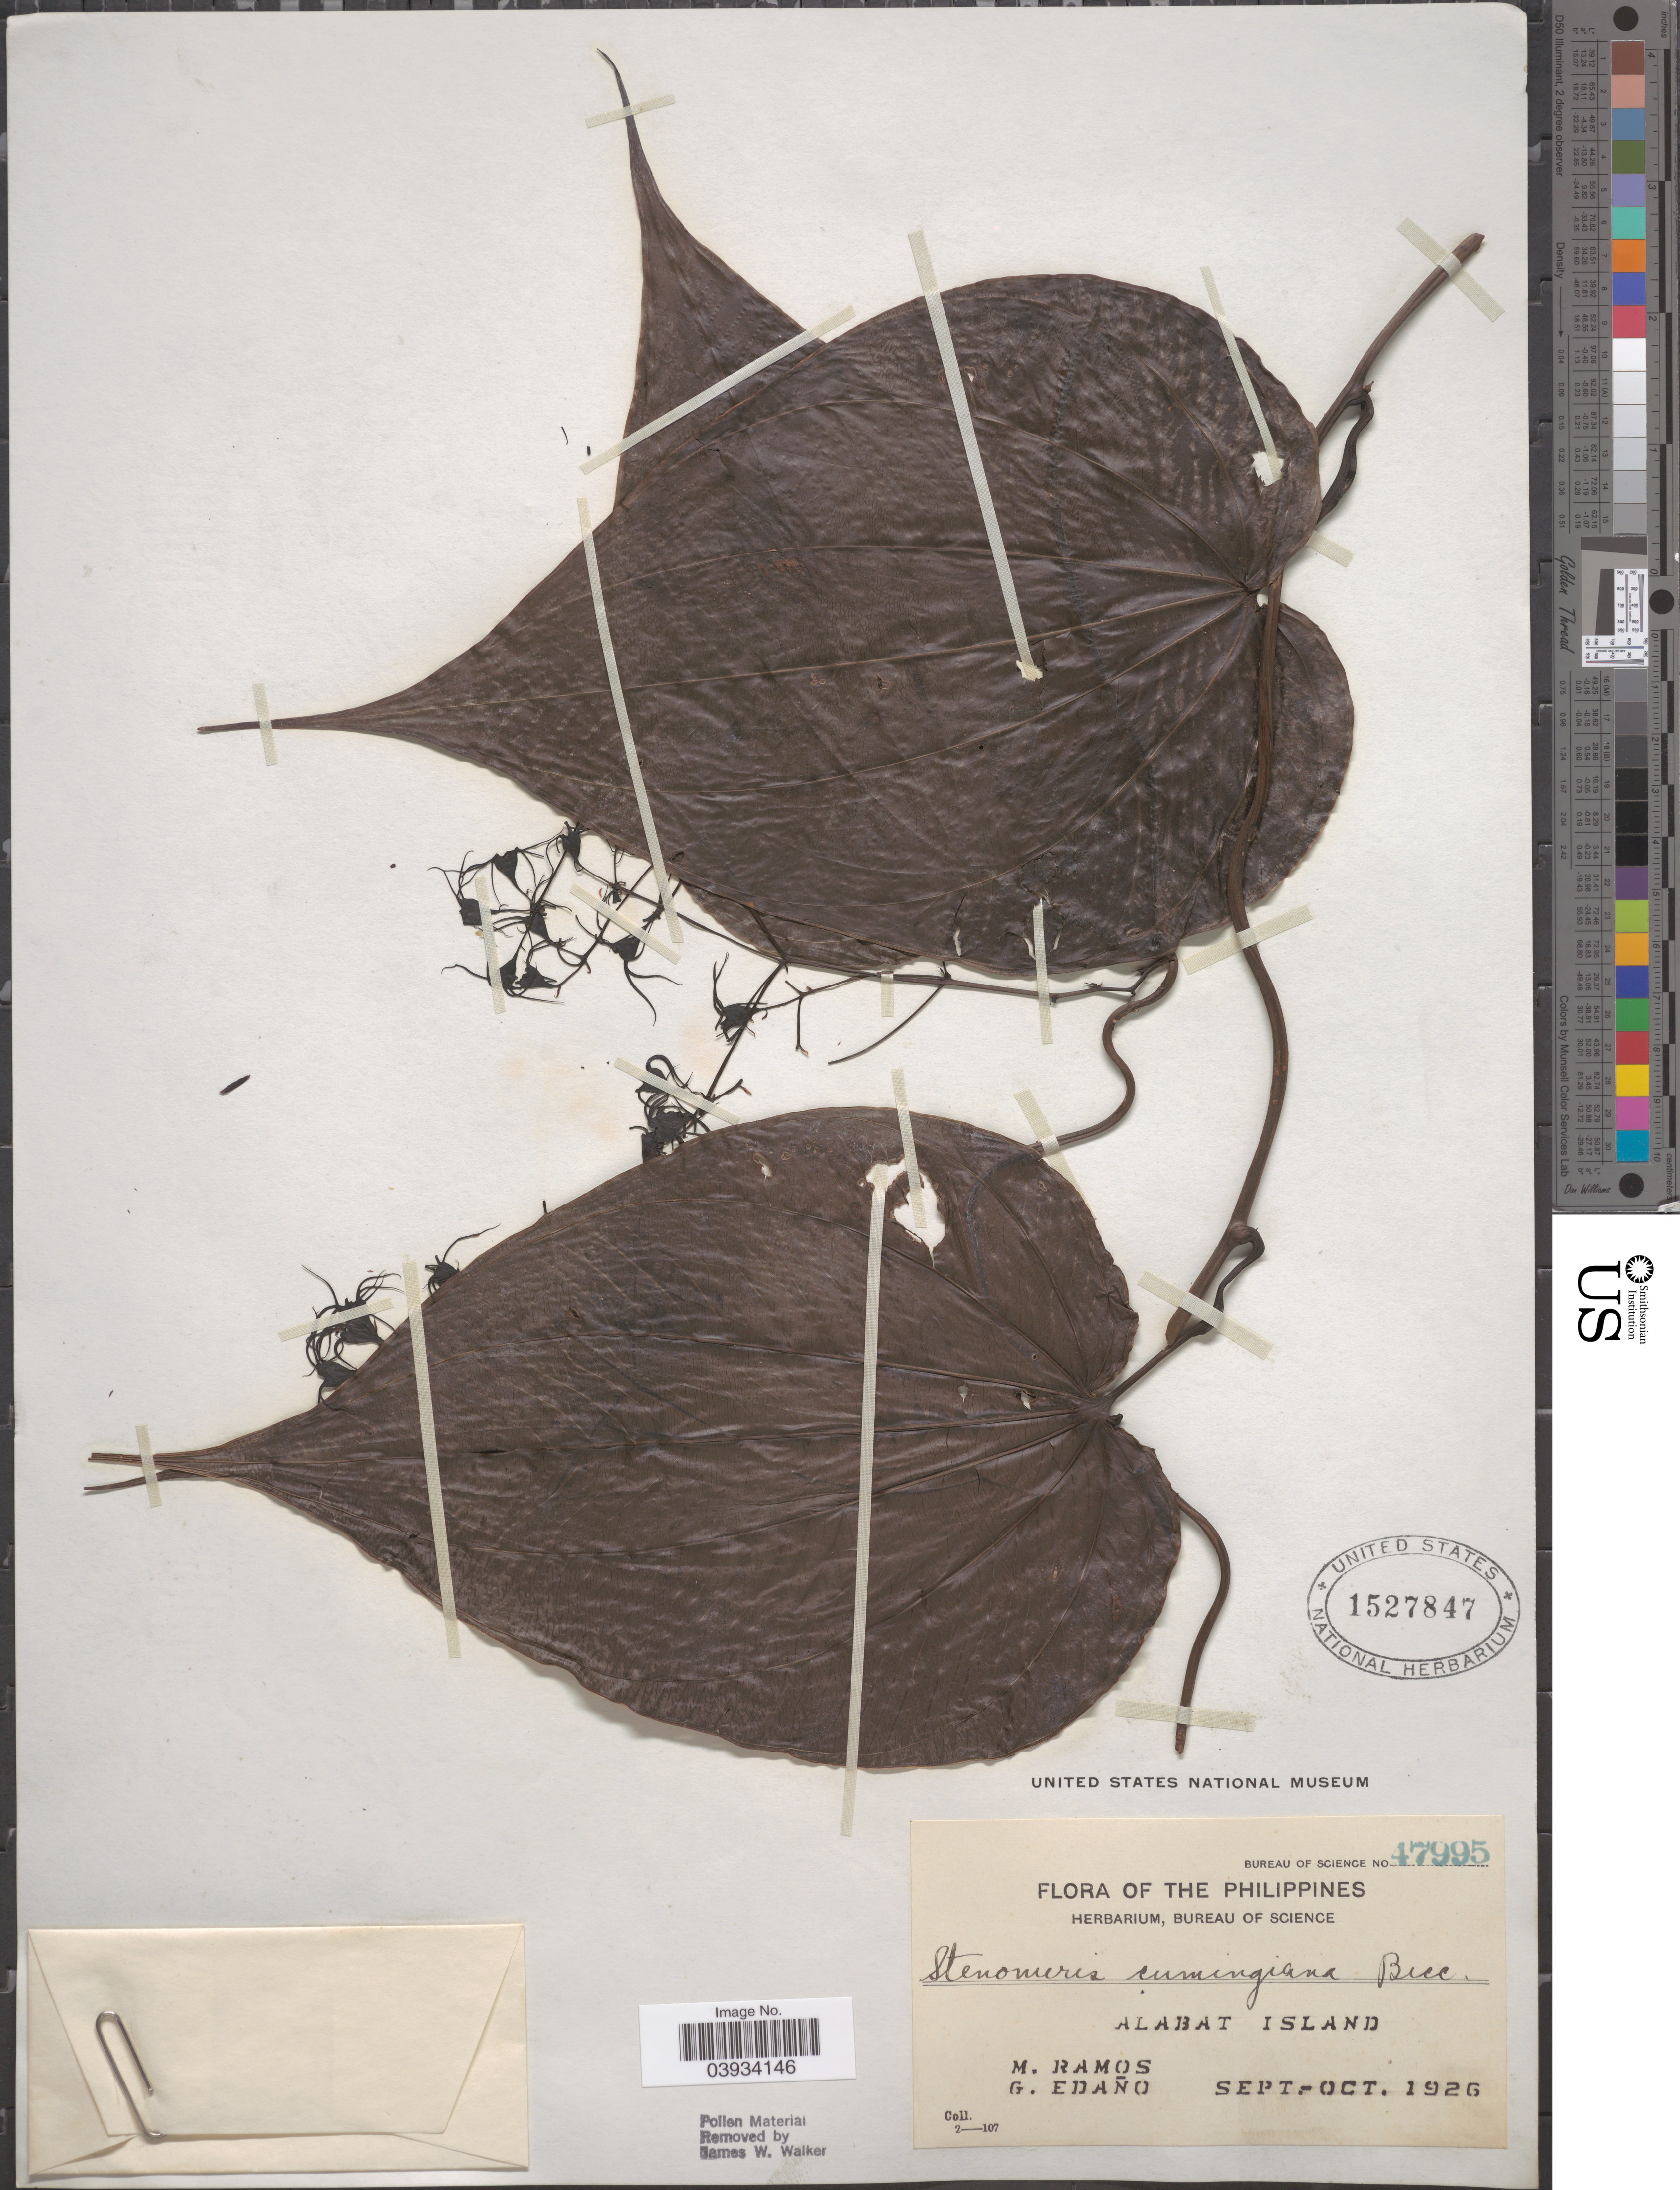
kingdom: Plantae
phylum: Tracheophyta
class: Liliopsida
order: Dioscoreales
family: Dioscoreaceae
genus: Stenomeris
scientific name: Stenomeris cumingiana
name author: Becc.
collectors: M. Ramos & G. Edaño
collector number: Bureau of Science 47995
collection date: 1926-09/1926-10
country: Philippines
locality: Alabat Island.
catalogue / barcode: US 1527847